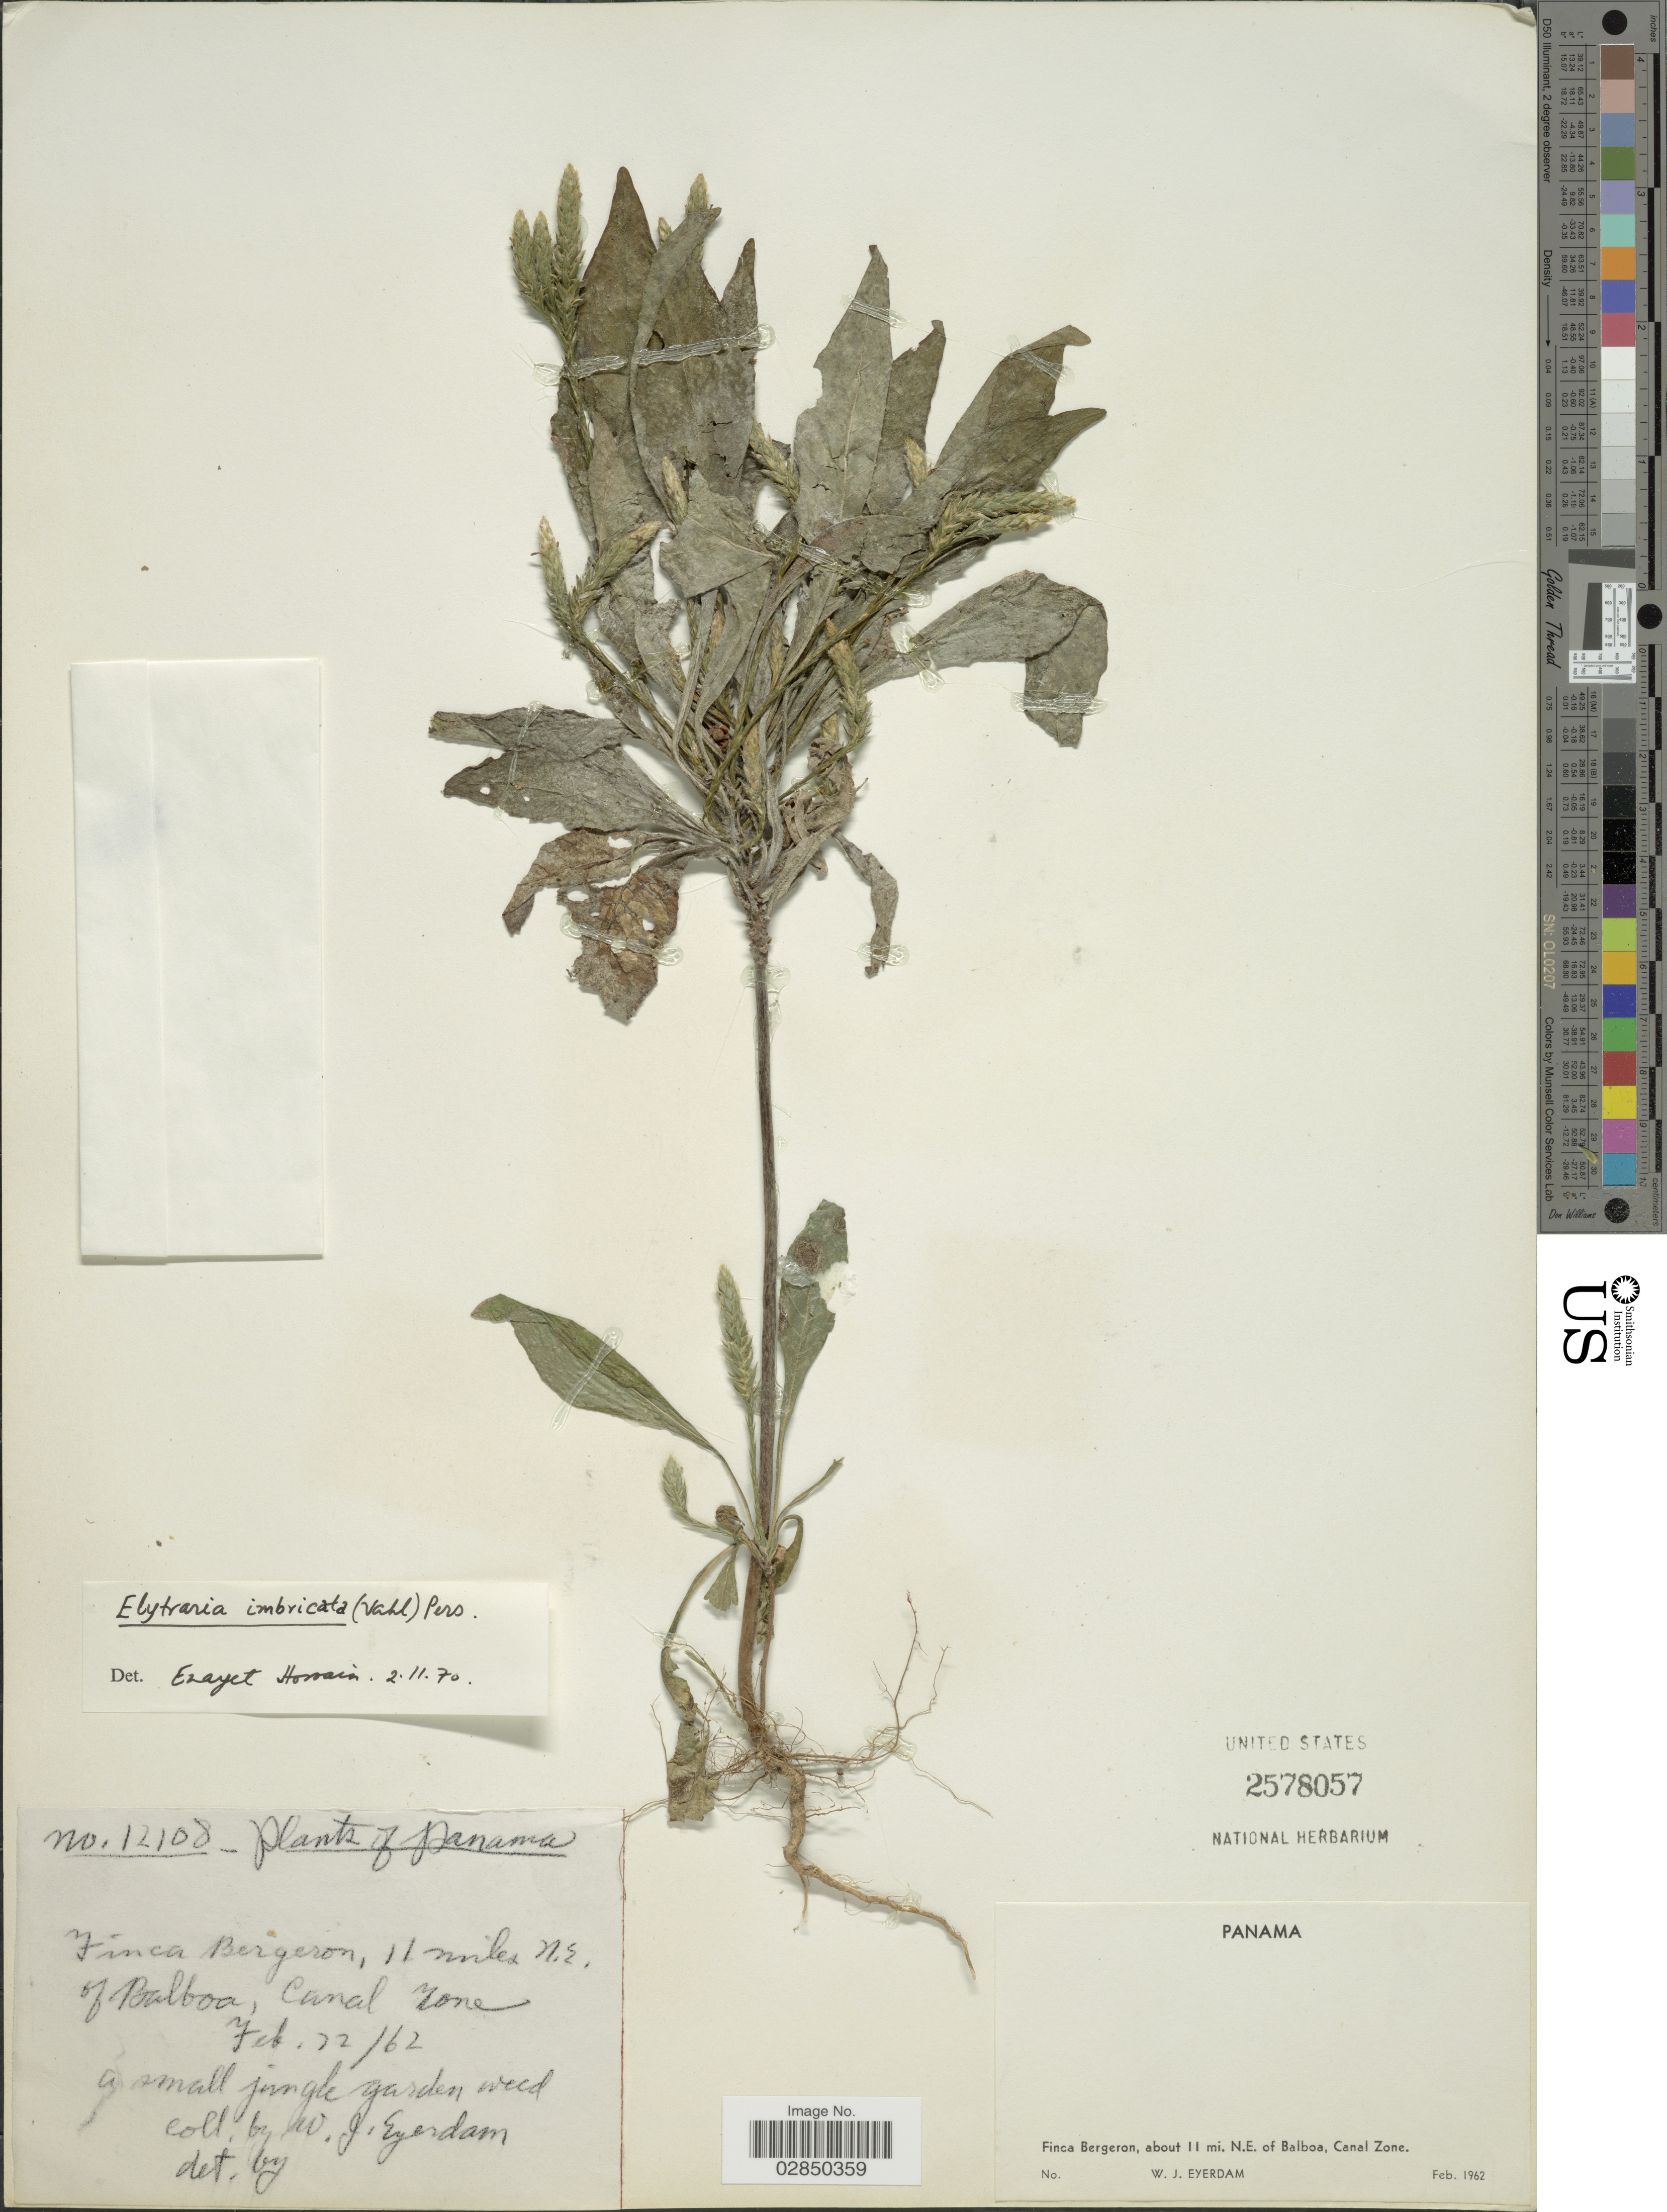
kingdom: Plantae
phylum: Tracheophyta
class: Magnoliopsida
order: Lamiales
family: Acanthaceae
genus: Elytraria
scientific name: Elytraria imbricata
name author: (Vahl) Pers.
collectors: W. J. Eyerdam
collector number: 12108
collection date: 1962-02-22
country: Panama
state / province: Colón / Panamá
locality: Finca Bergeron, about 11 mi. N.E. of Balboa, Canal Zone.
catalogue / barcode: US 2578057